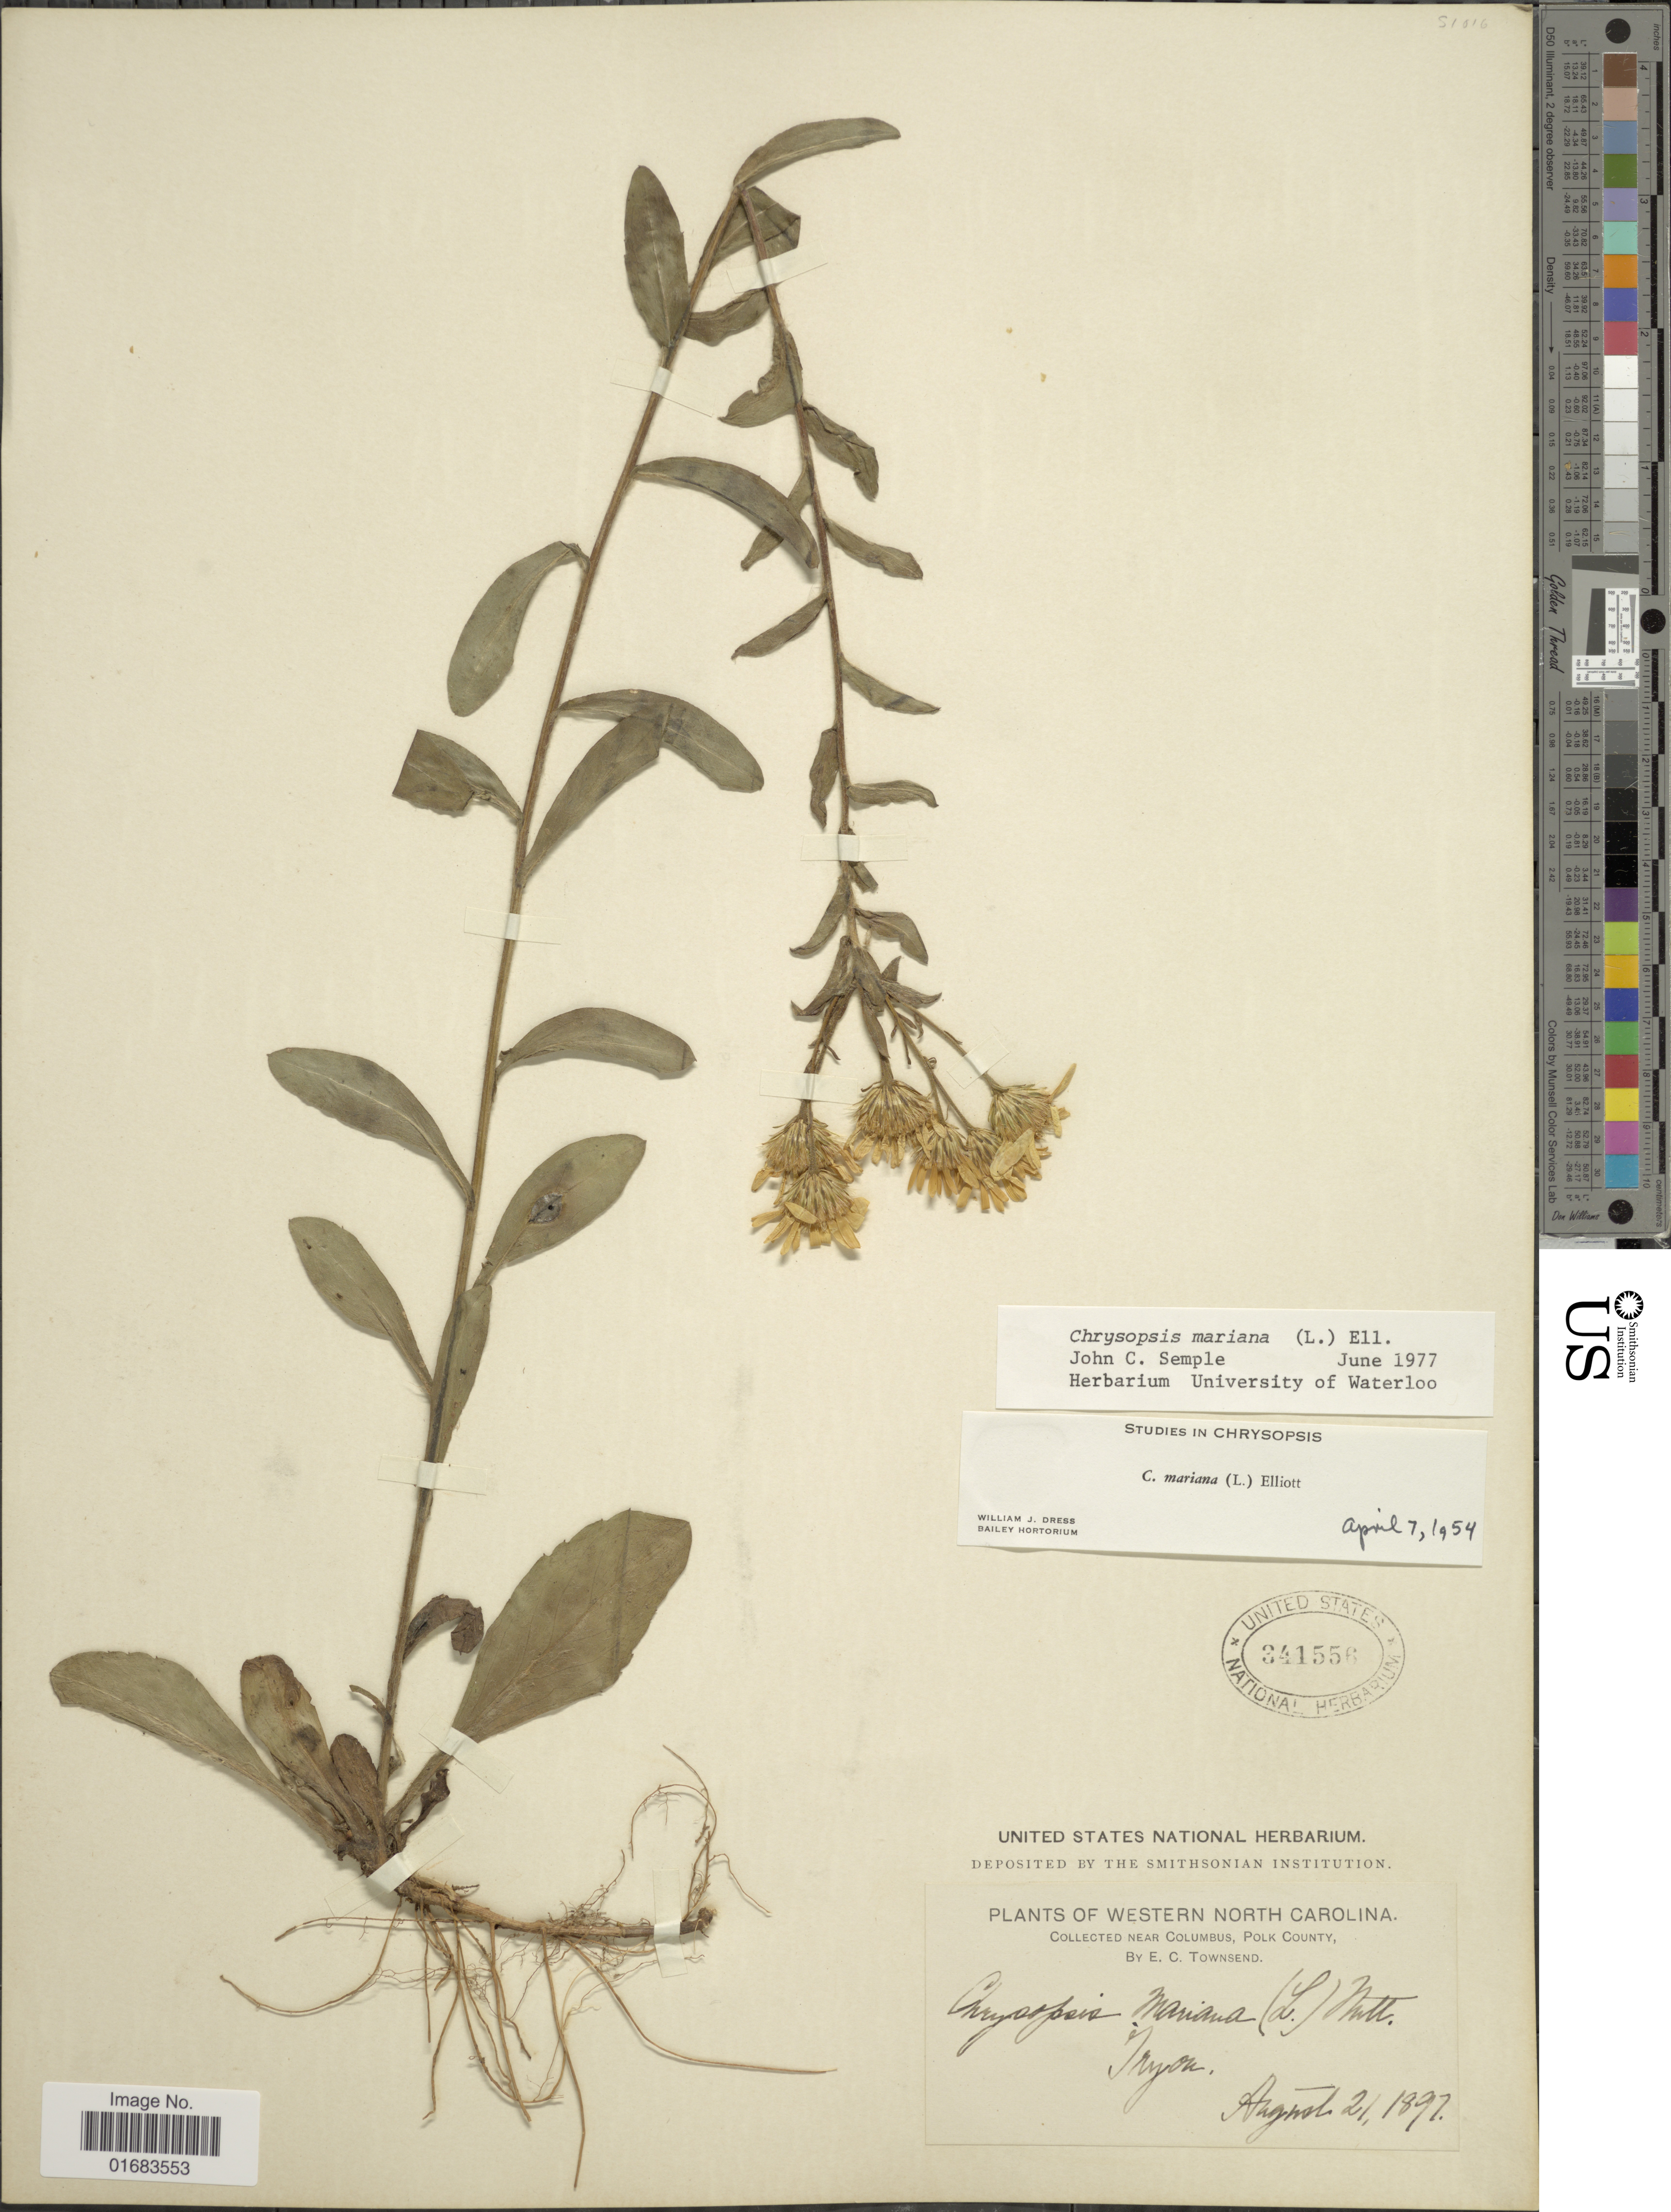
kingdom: Plantae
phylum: Tracheophyta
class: Magnoliopsida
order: Asterales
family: Asteraceae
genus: Chrysopsis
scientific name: Chrysopsis mariana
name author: (L.) Elliott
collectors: E. C. Townsend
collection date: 1897-08-21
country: United States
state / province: North Carolina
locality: Western North Carolina, near Columbus, Polk County, Tryon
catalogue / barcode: US 341556